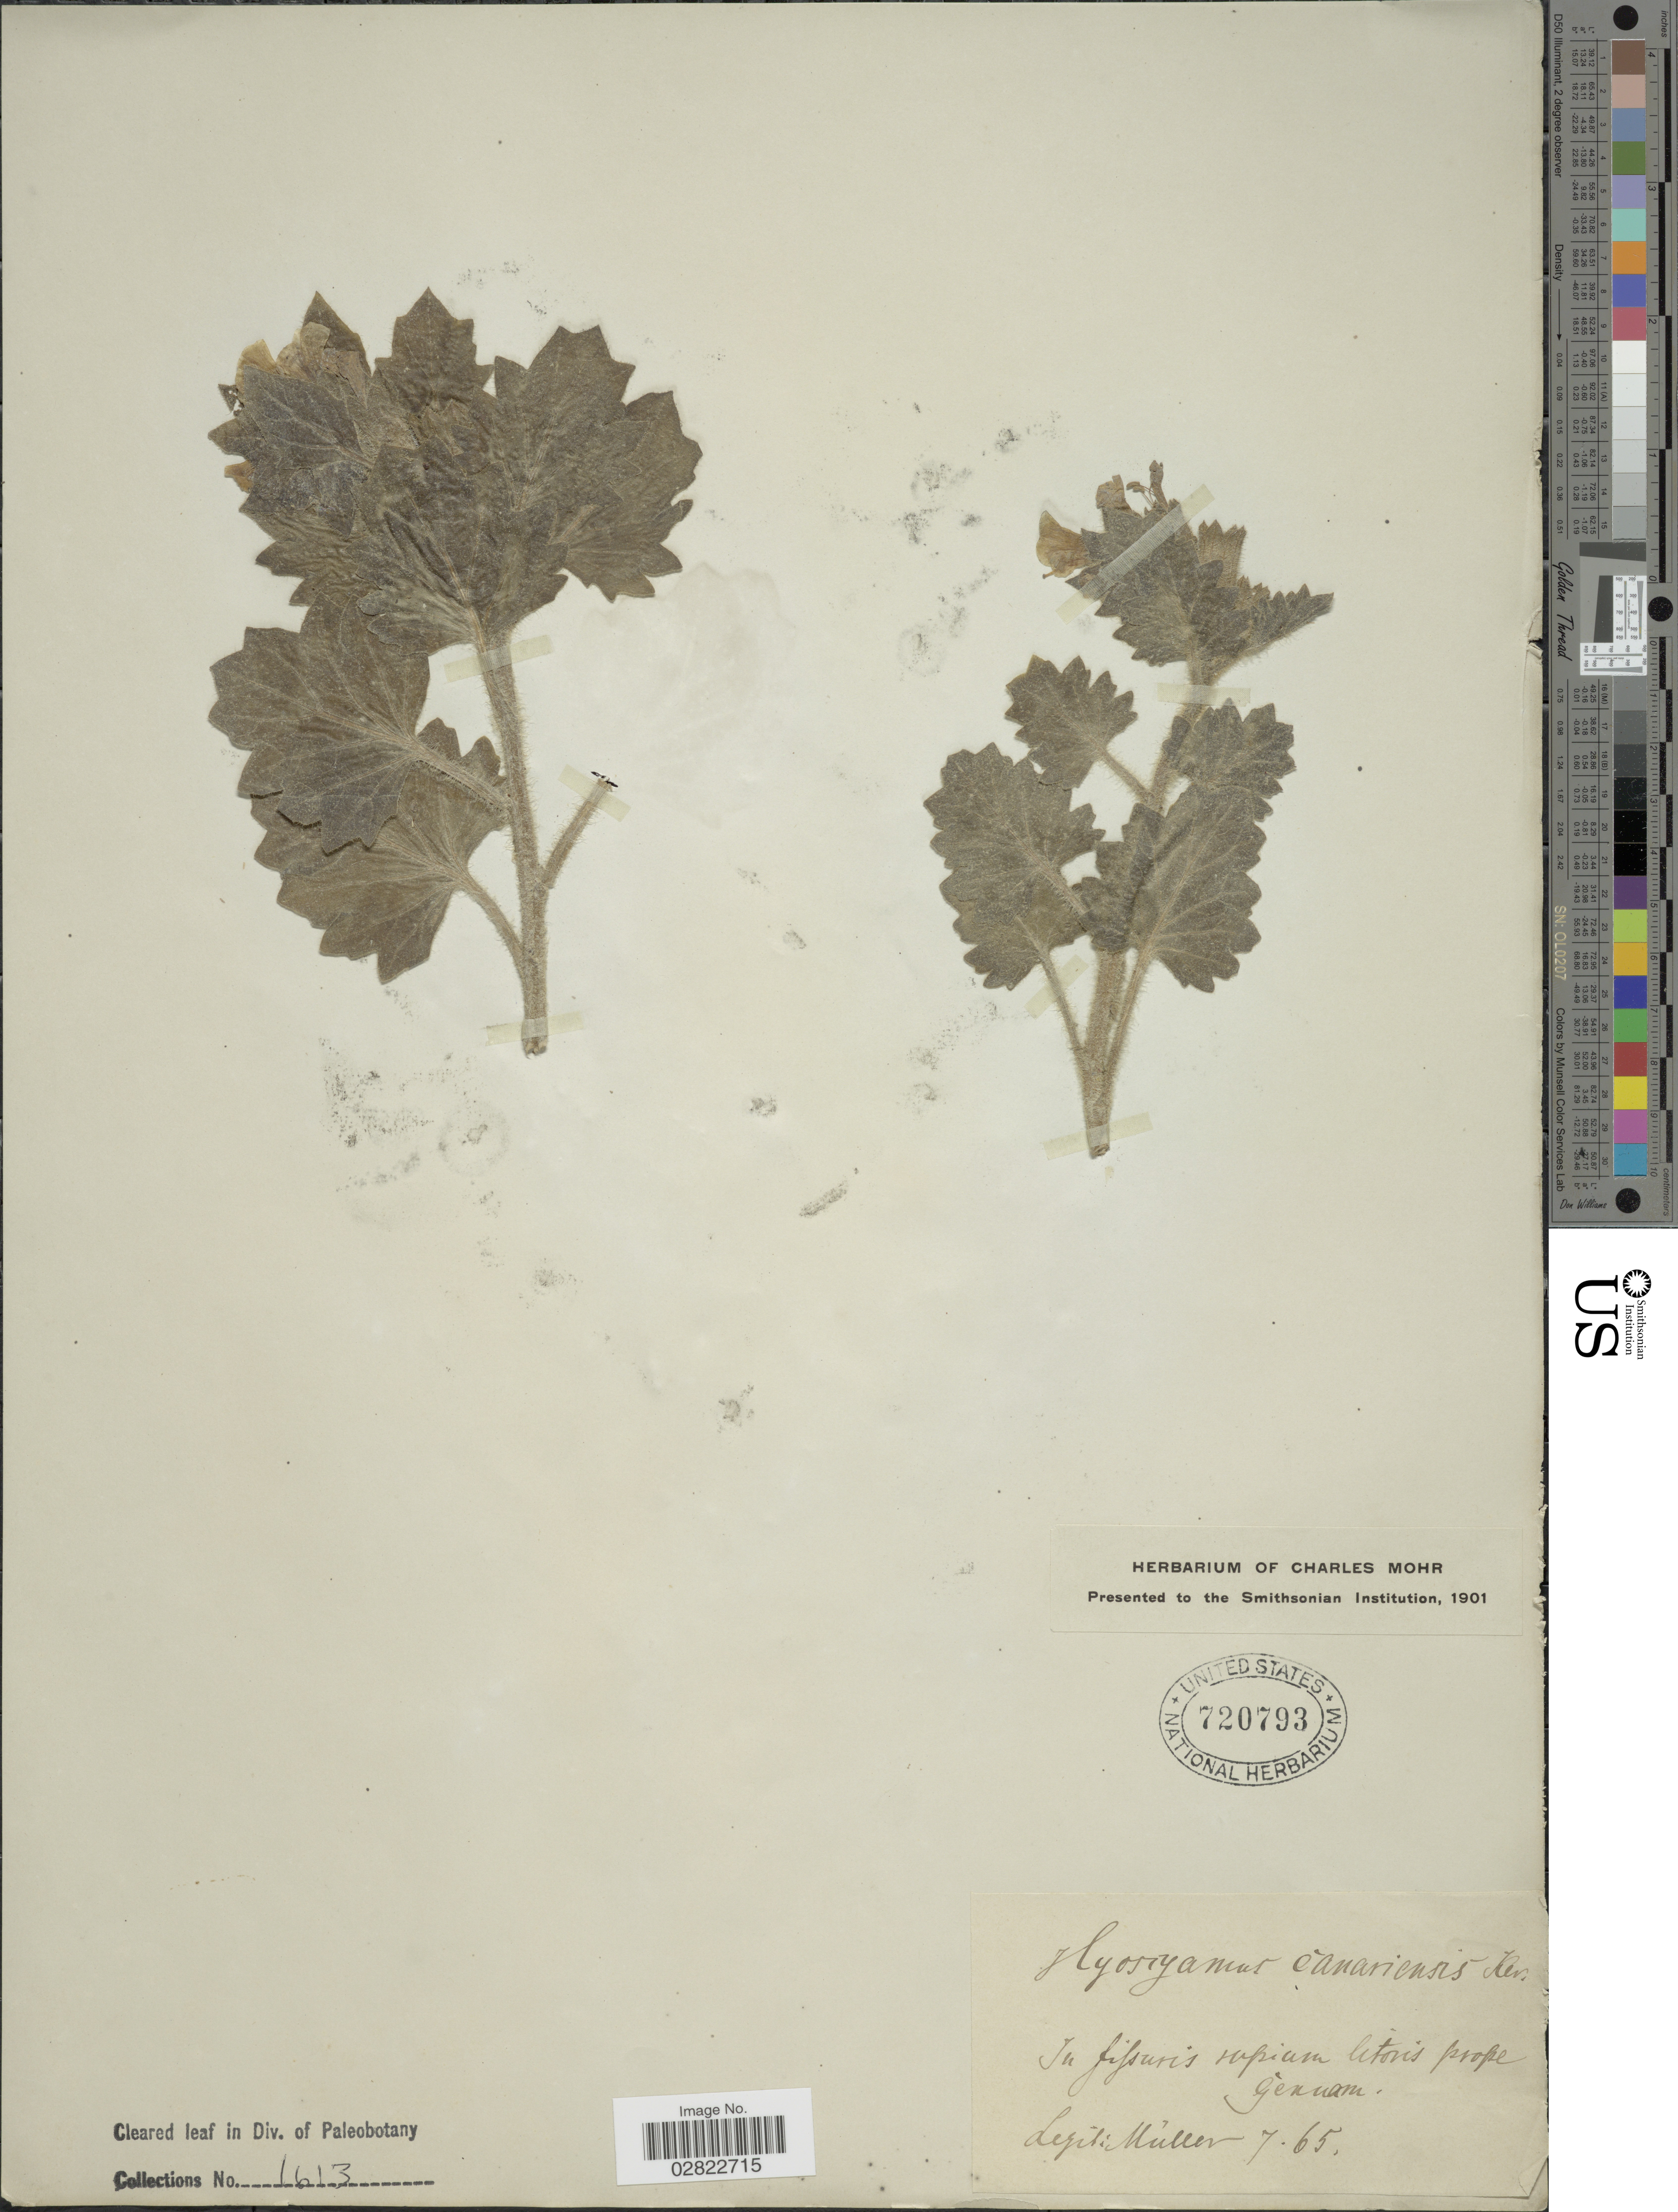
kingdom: Plantae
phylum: Tracheophyta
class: Magnoliopsida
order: Solanales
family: Solanaceae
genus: Hyoscyamus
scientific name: Hyoscyamus canariensis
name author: Ker Gawl.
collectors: -- Müller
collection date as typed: Transcribed d/m/y: /7/65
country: Italy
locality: In fissuris rupium litoris prope Gènnam.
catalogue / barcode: US 720793